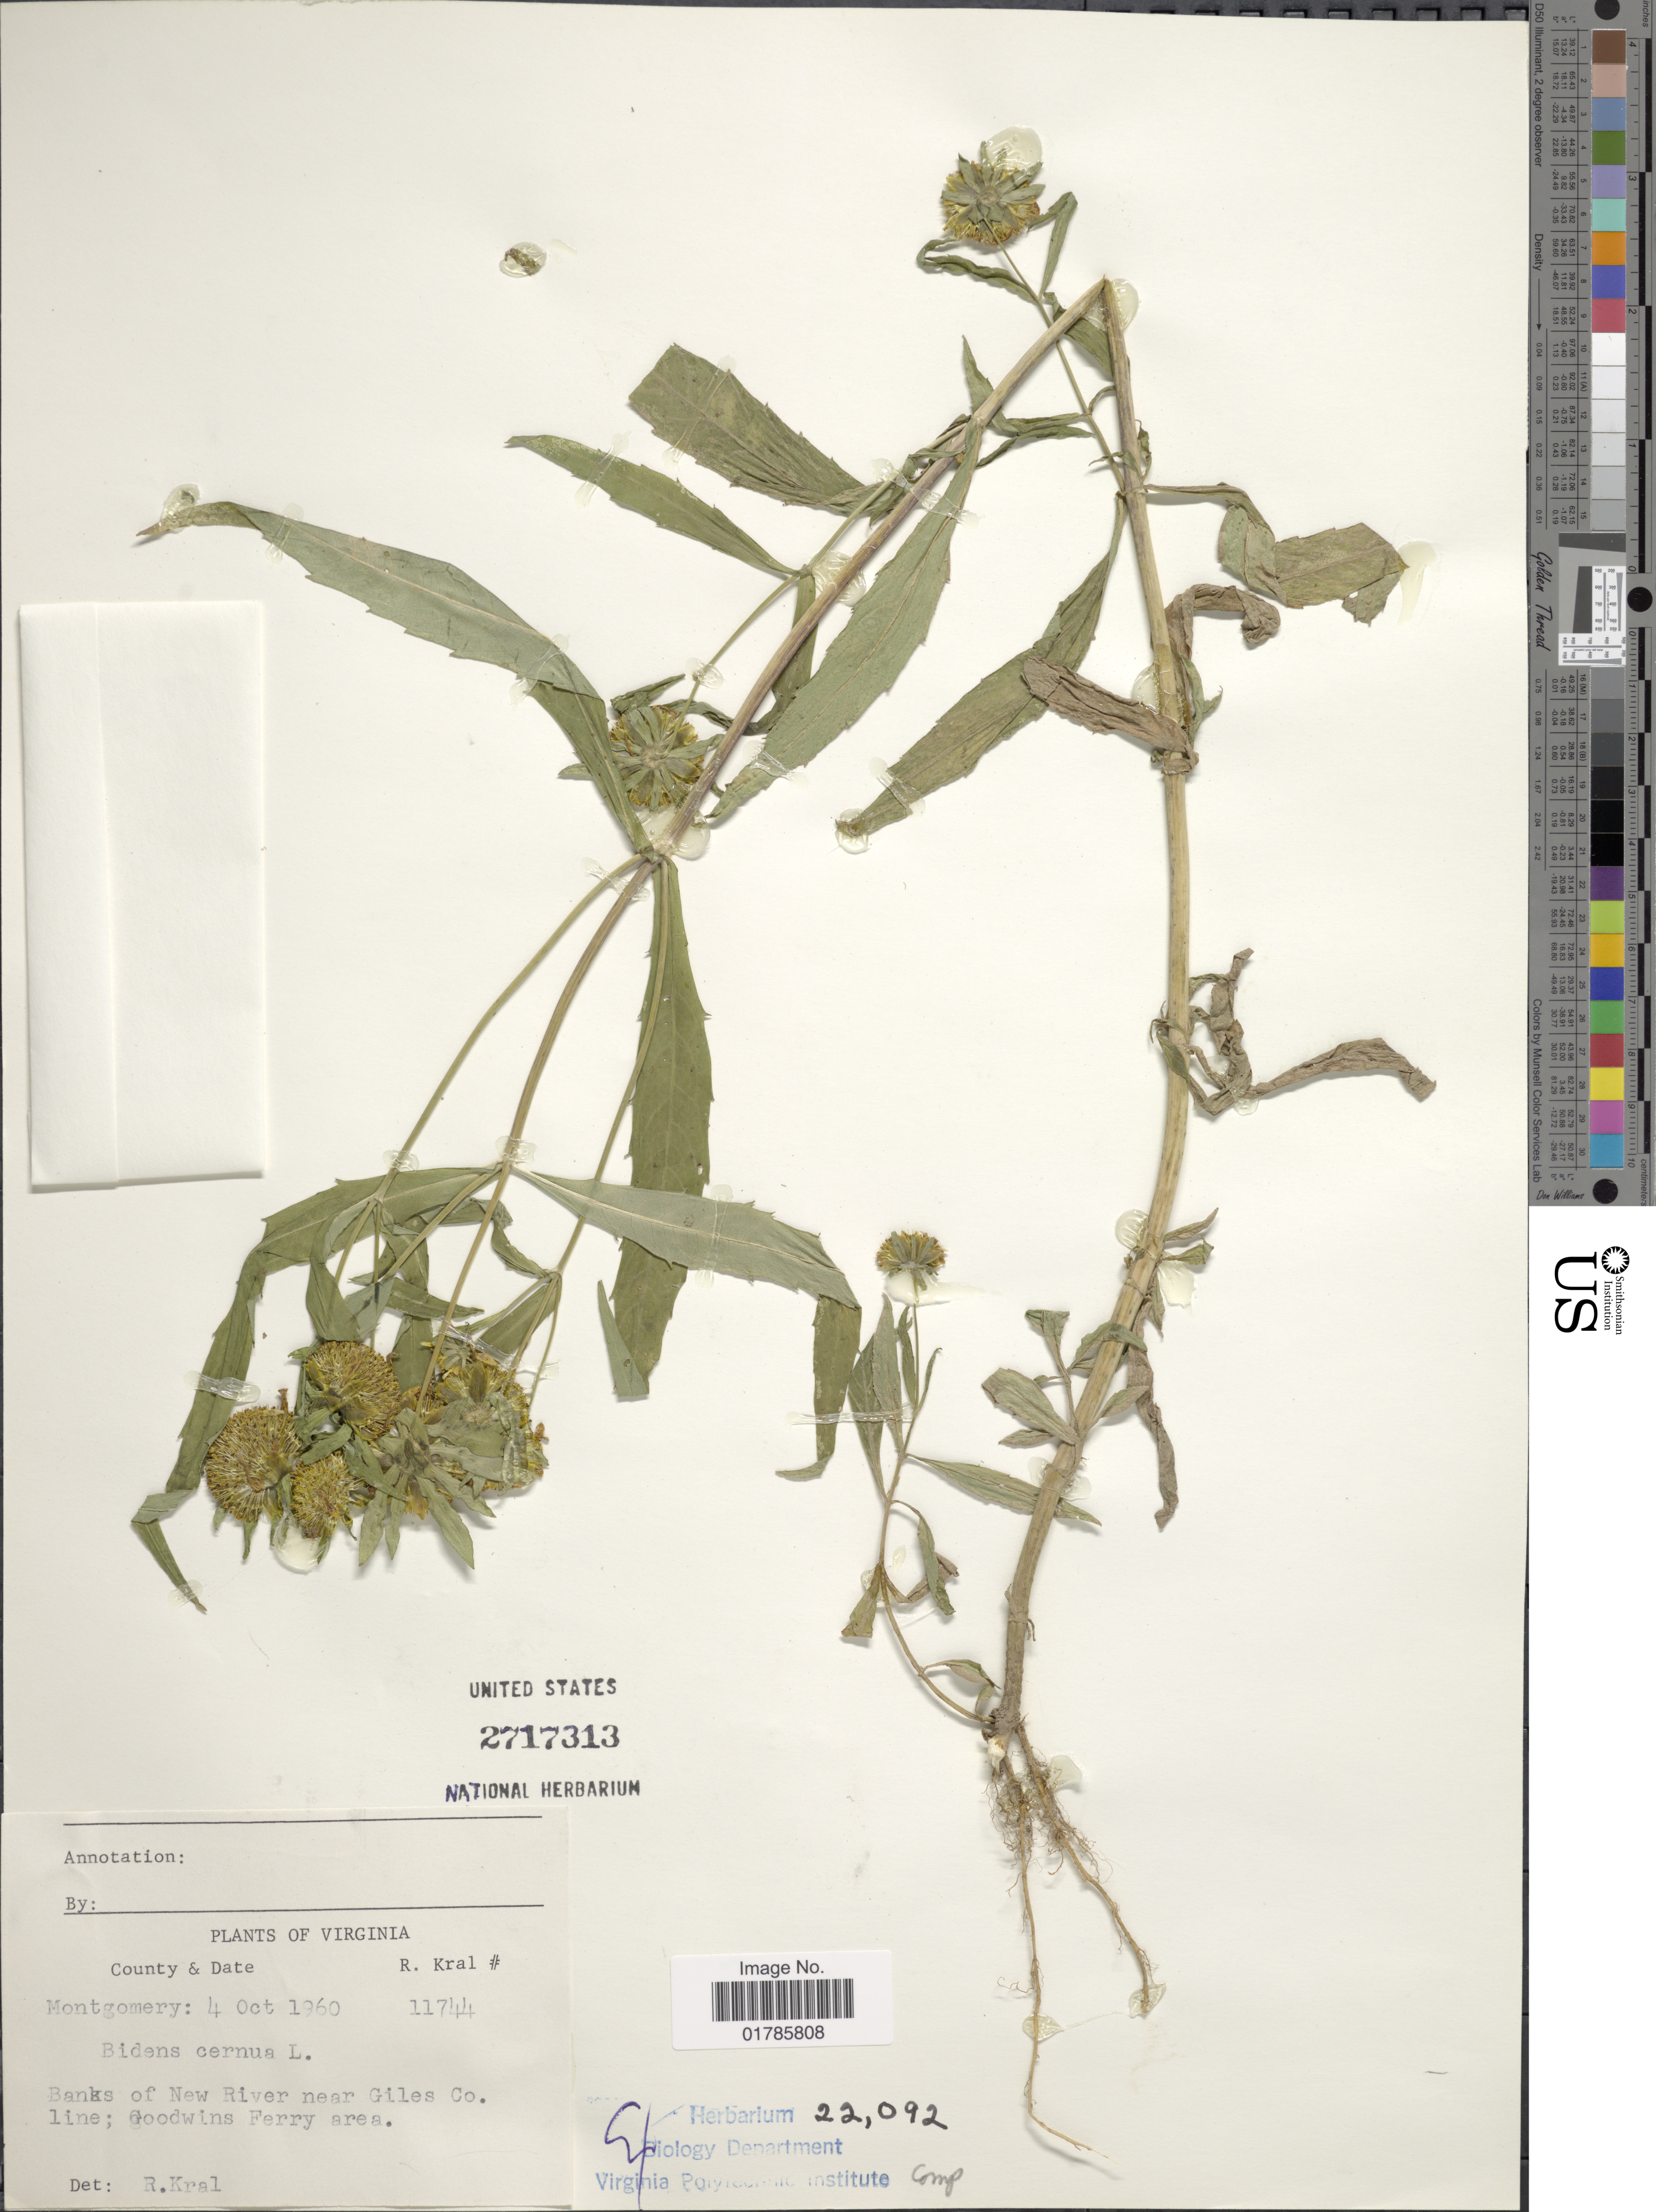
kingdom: Plantae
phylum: Tracheophyta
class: Magnoliopsida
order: Asterales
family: Asteraceae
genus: Bidens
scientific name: Bidens cernua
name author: L.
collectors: R. Kral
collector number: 11744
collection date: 1960-10-04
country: United States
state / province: Virginia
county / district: Montgomery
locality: Montgomery, banks of New River near Giles Co. line; Goodwins Ferry area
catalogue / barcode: US 2717313